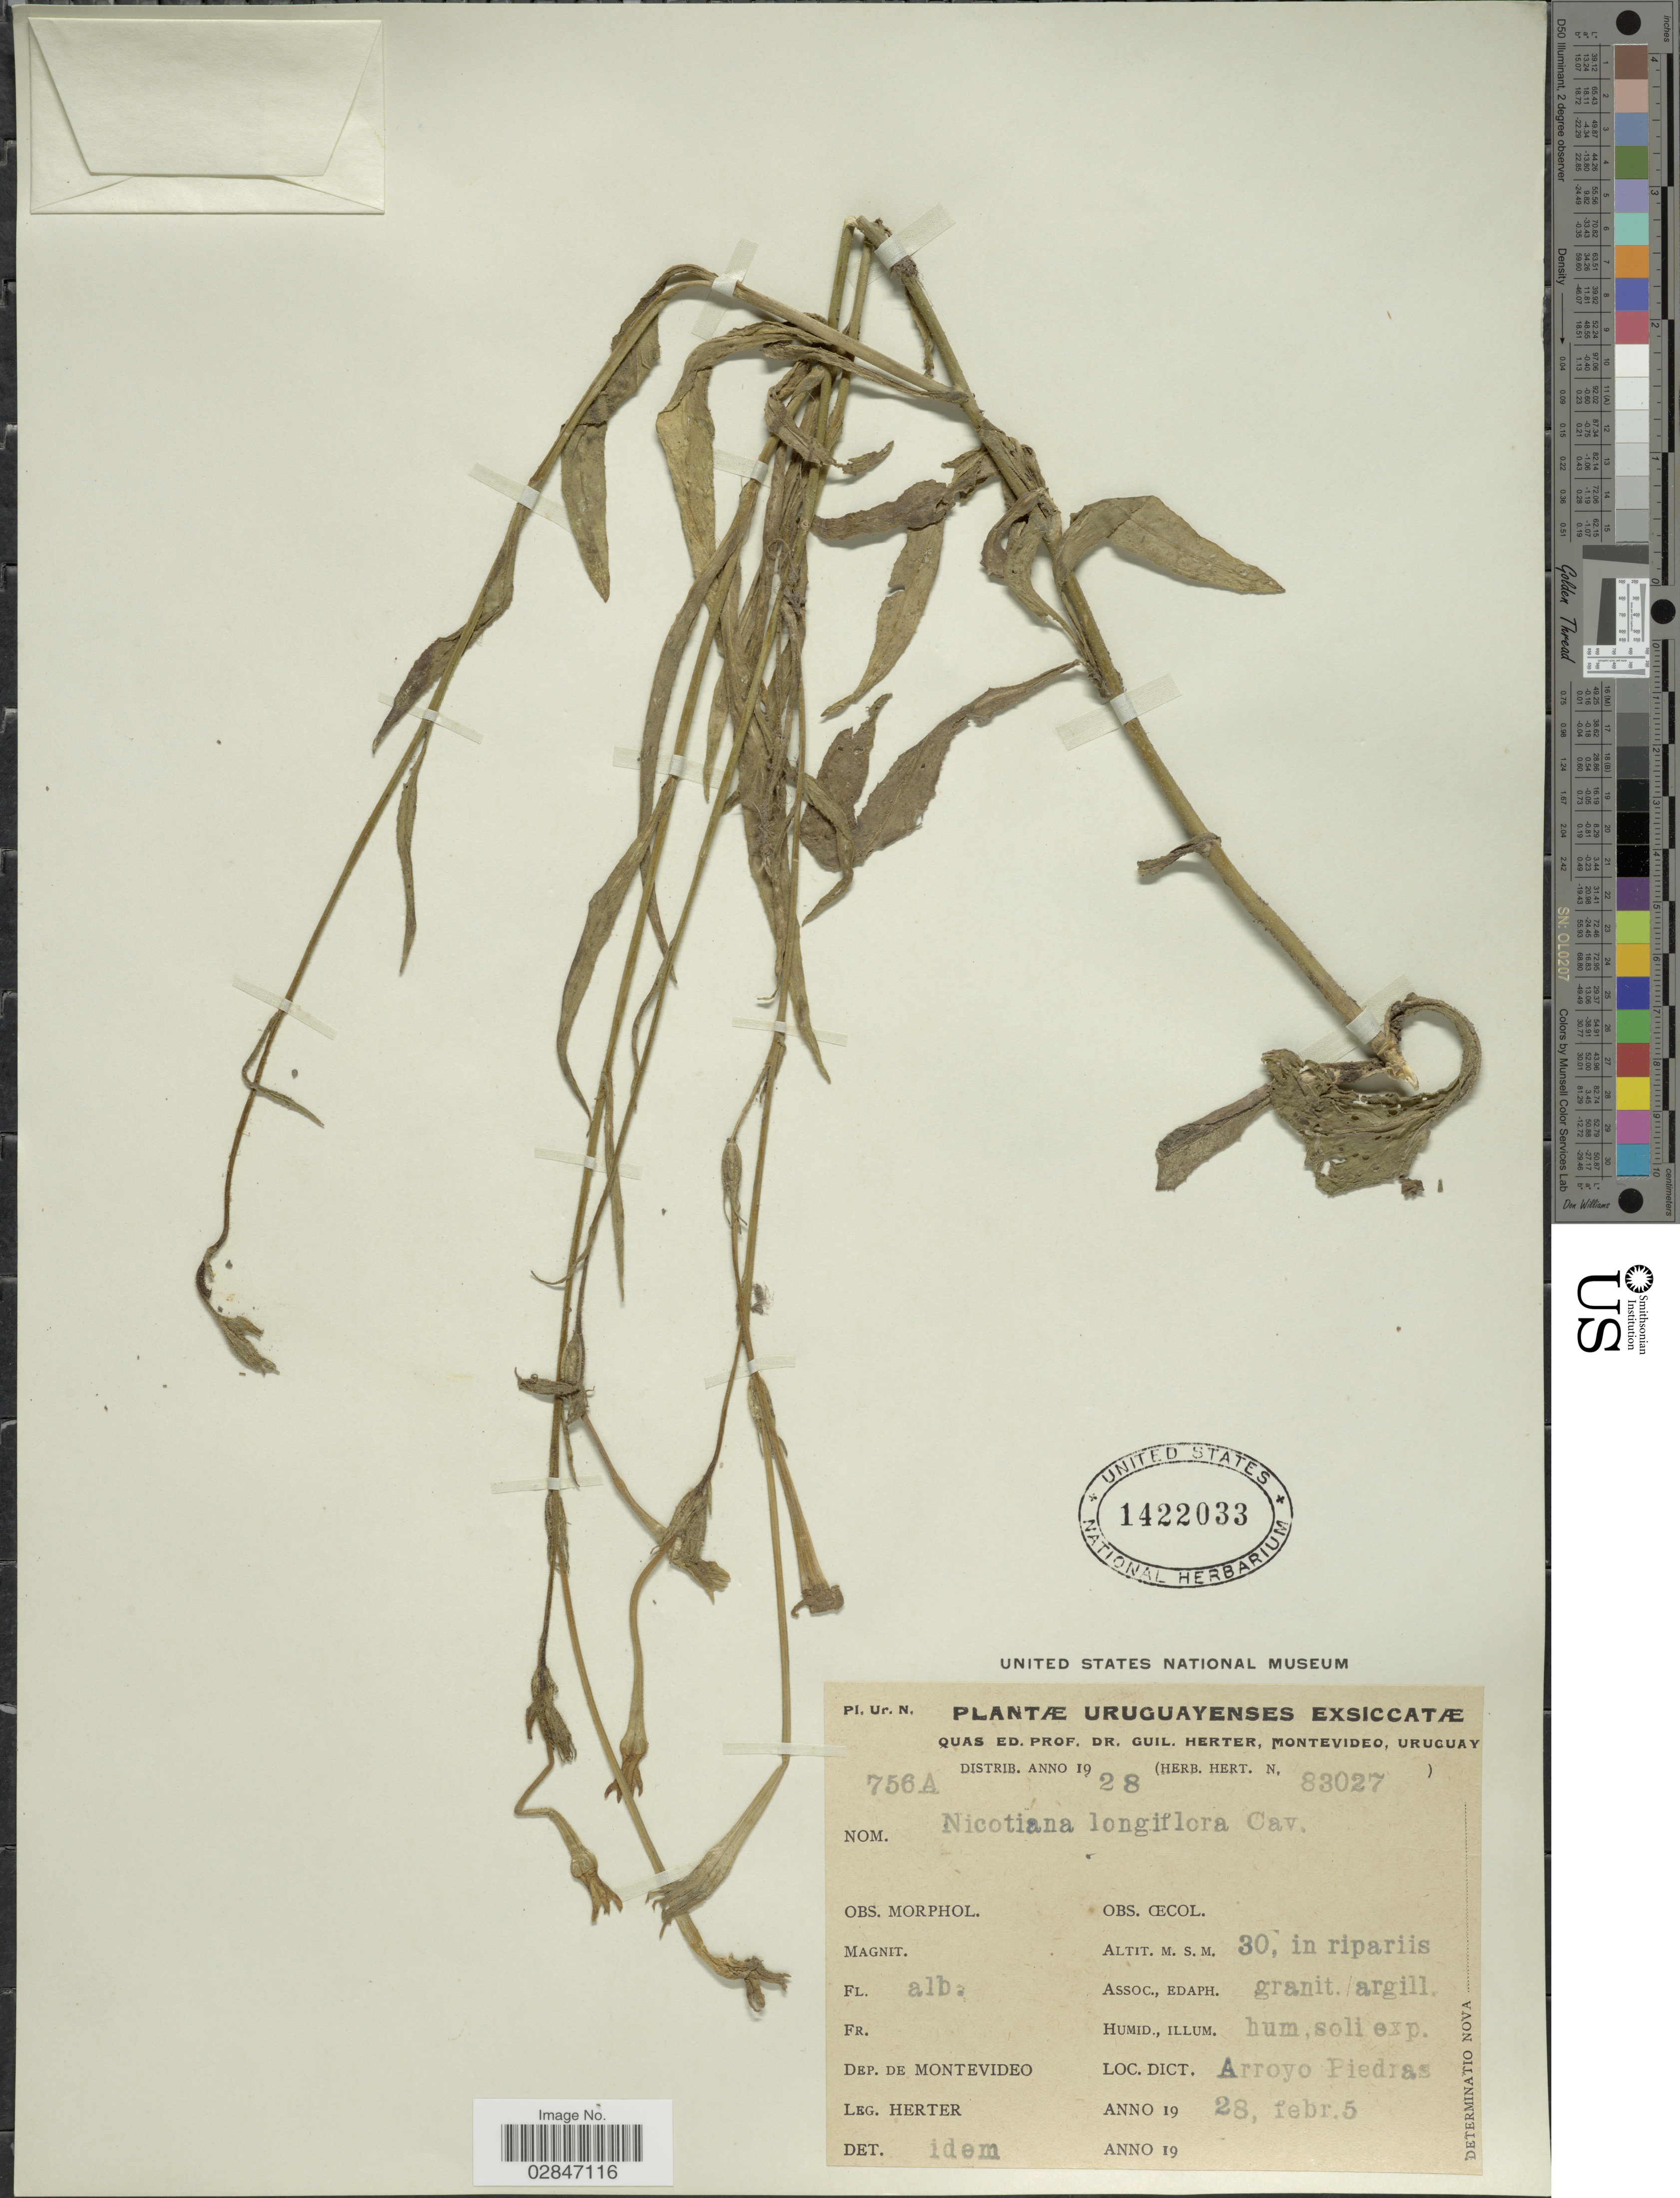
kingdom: Plantae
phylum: Tracheophyta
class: Magnoliopsida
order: Solanales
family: Solanaceae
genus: Nicotiana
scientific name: Nicotiana longiflora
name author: Cav.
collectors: G. Herter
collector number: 756 A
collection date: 1928-02-05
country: Uruguay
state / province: Montevideo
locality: Dep. de Montevideo, Arroyo Piedras, Uruguayenses.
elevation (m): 30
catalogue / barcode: US 1422033